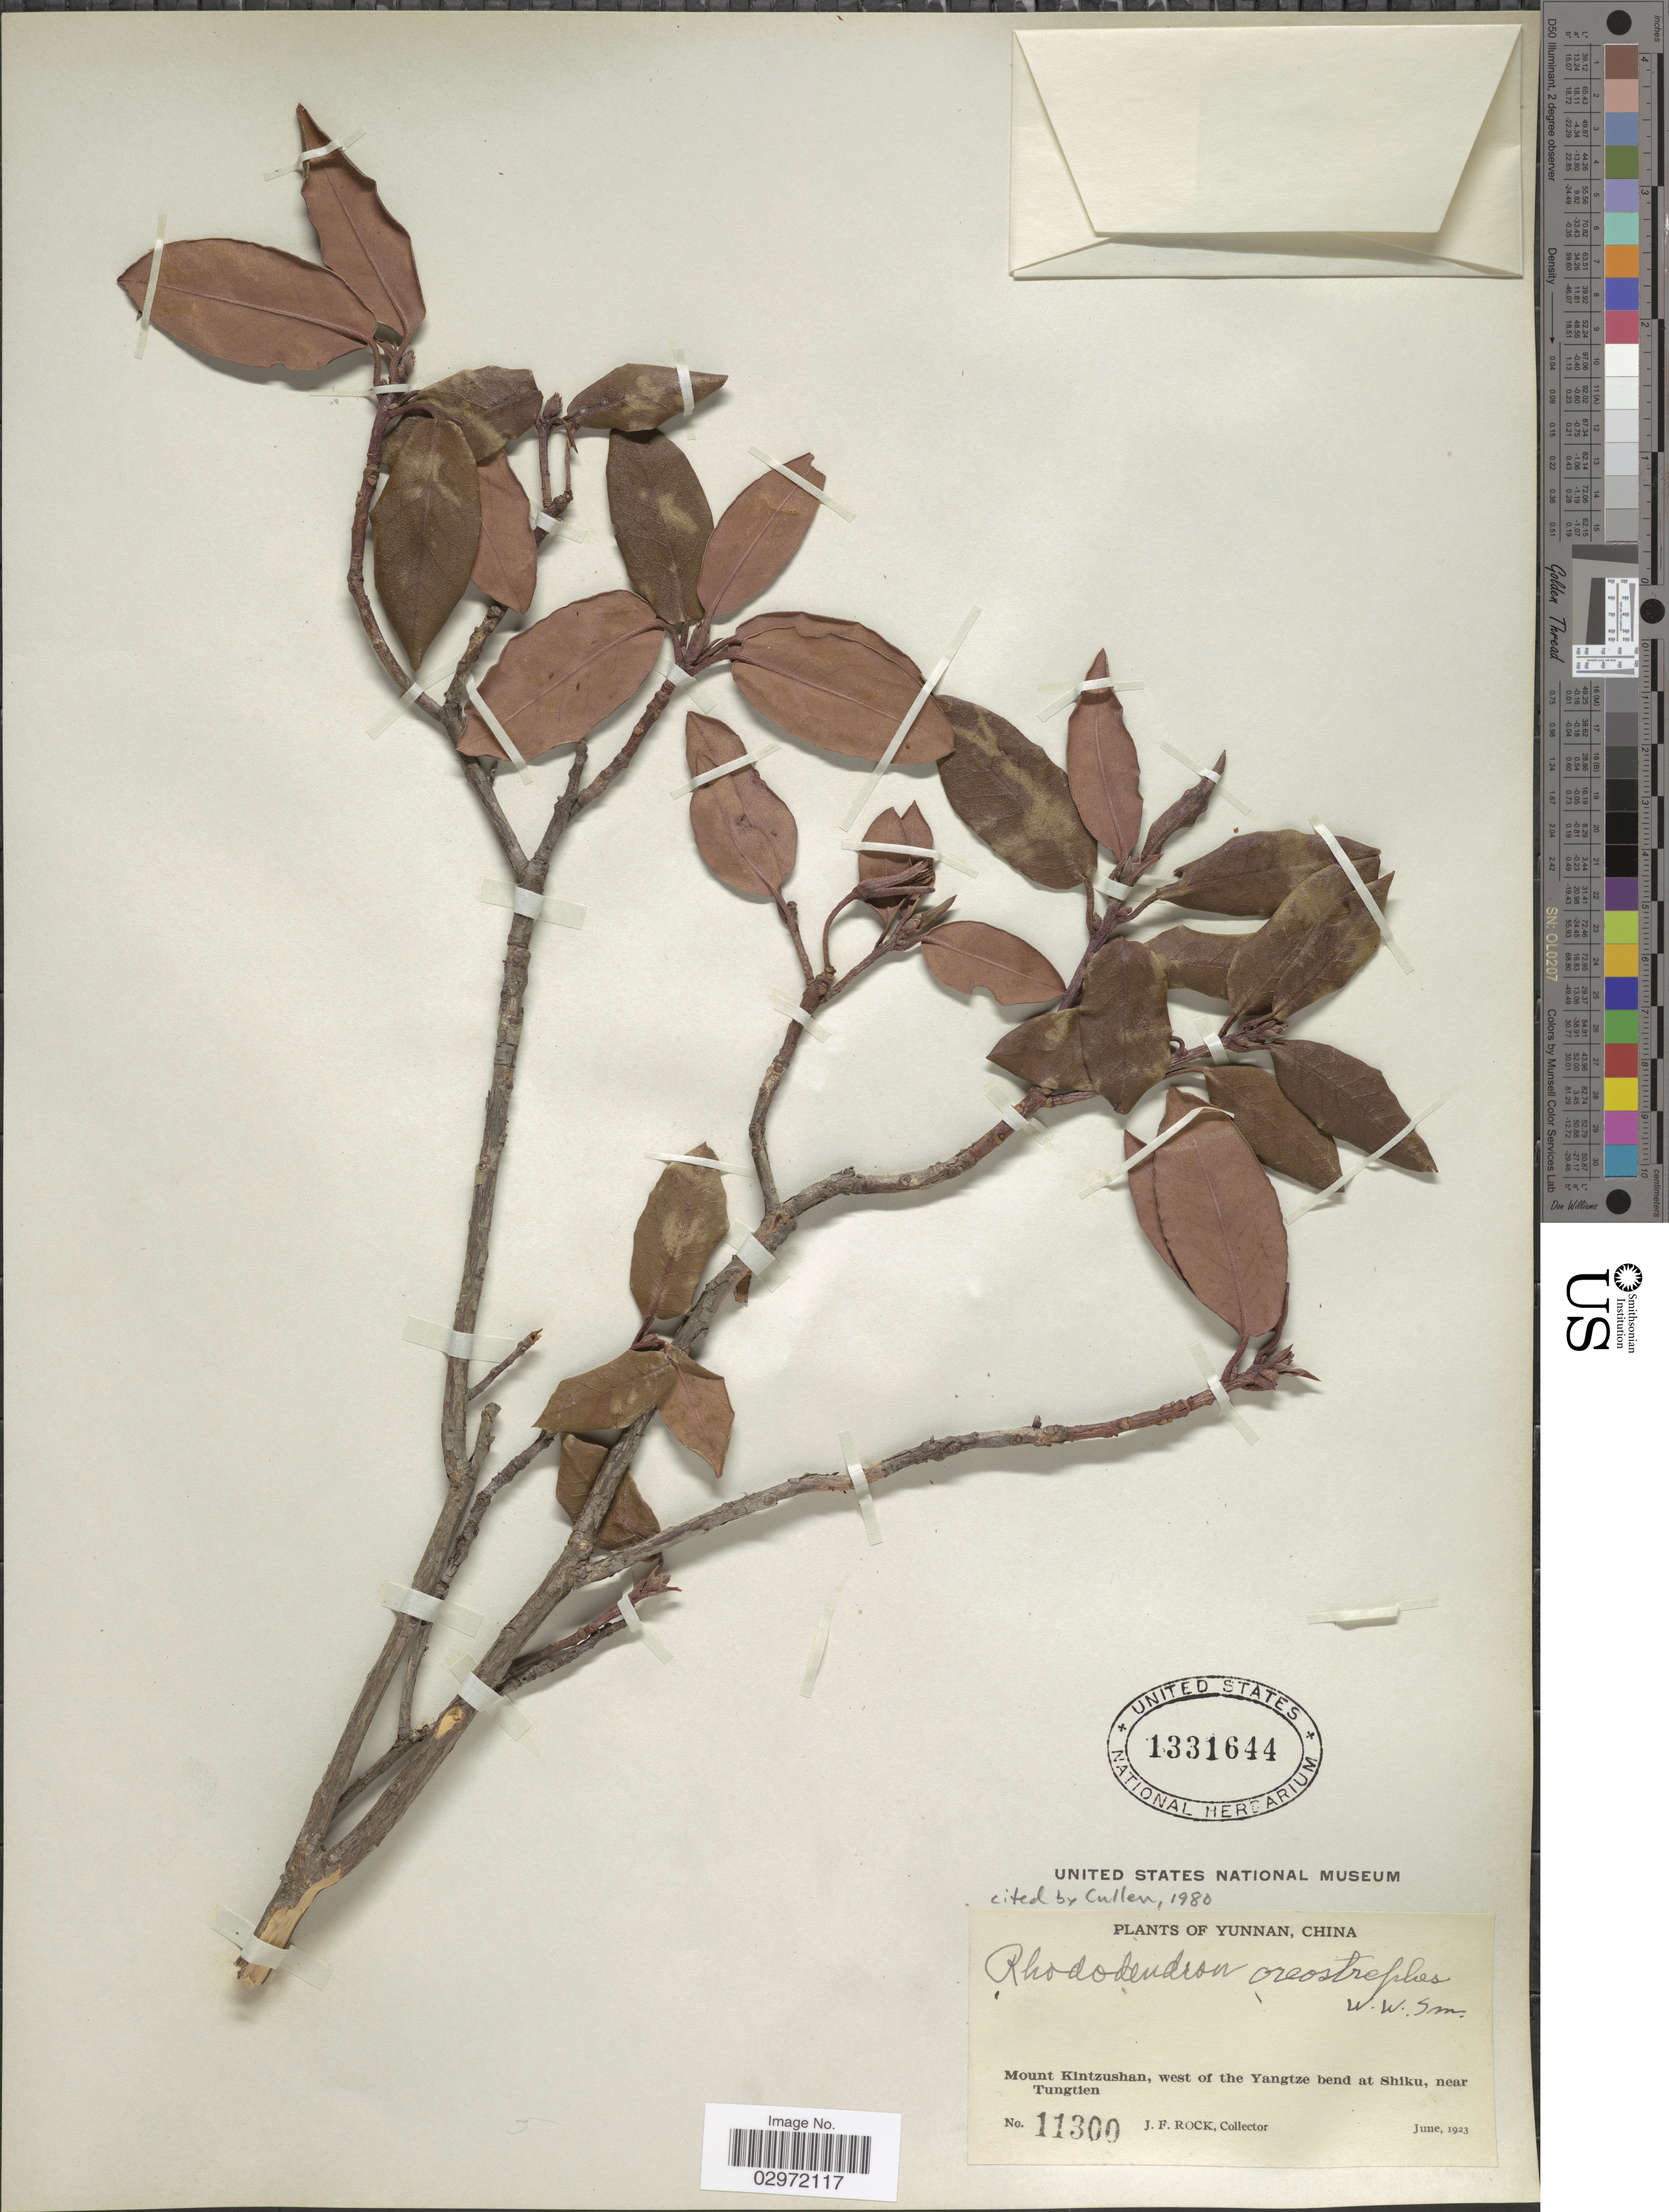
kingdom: Plantae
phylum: Tracheophyta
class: Magnoliopsida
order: Ericales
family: Ericaceae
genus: Rhododendron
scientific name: Rhododendron oreotrephes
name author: W.W. Sm.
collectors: J. Rock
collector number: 11300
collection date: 1923-06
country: China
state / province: Yunnan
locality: Mount Kintzushan, west of the Yangtze bend at Shiku, near Tungtien.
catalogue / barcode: US 1331644